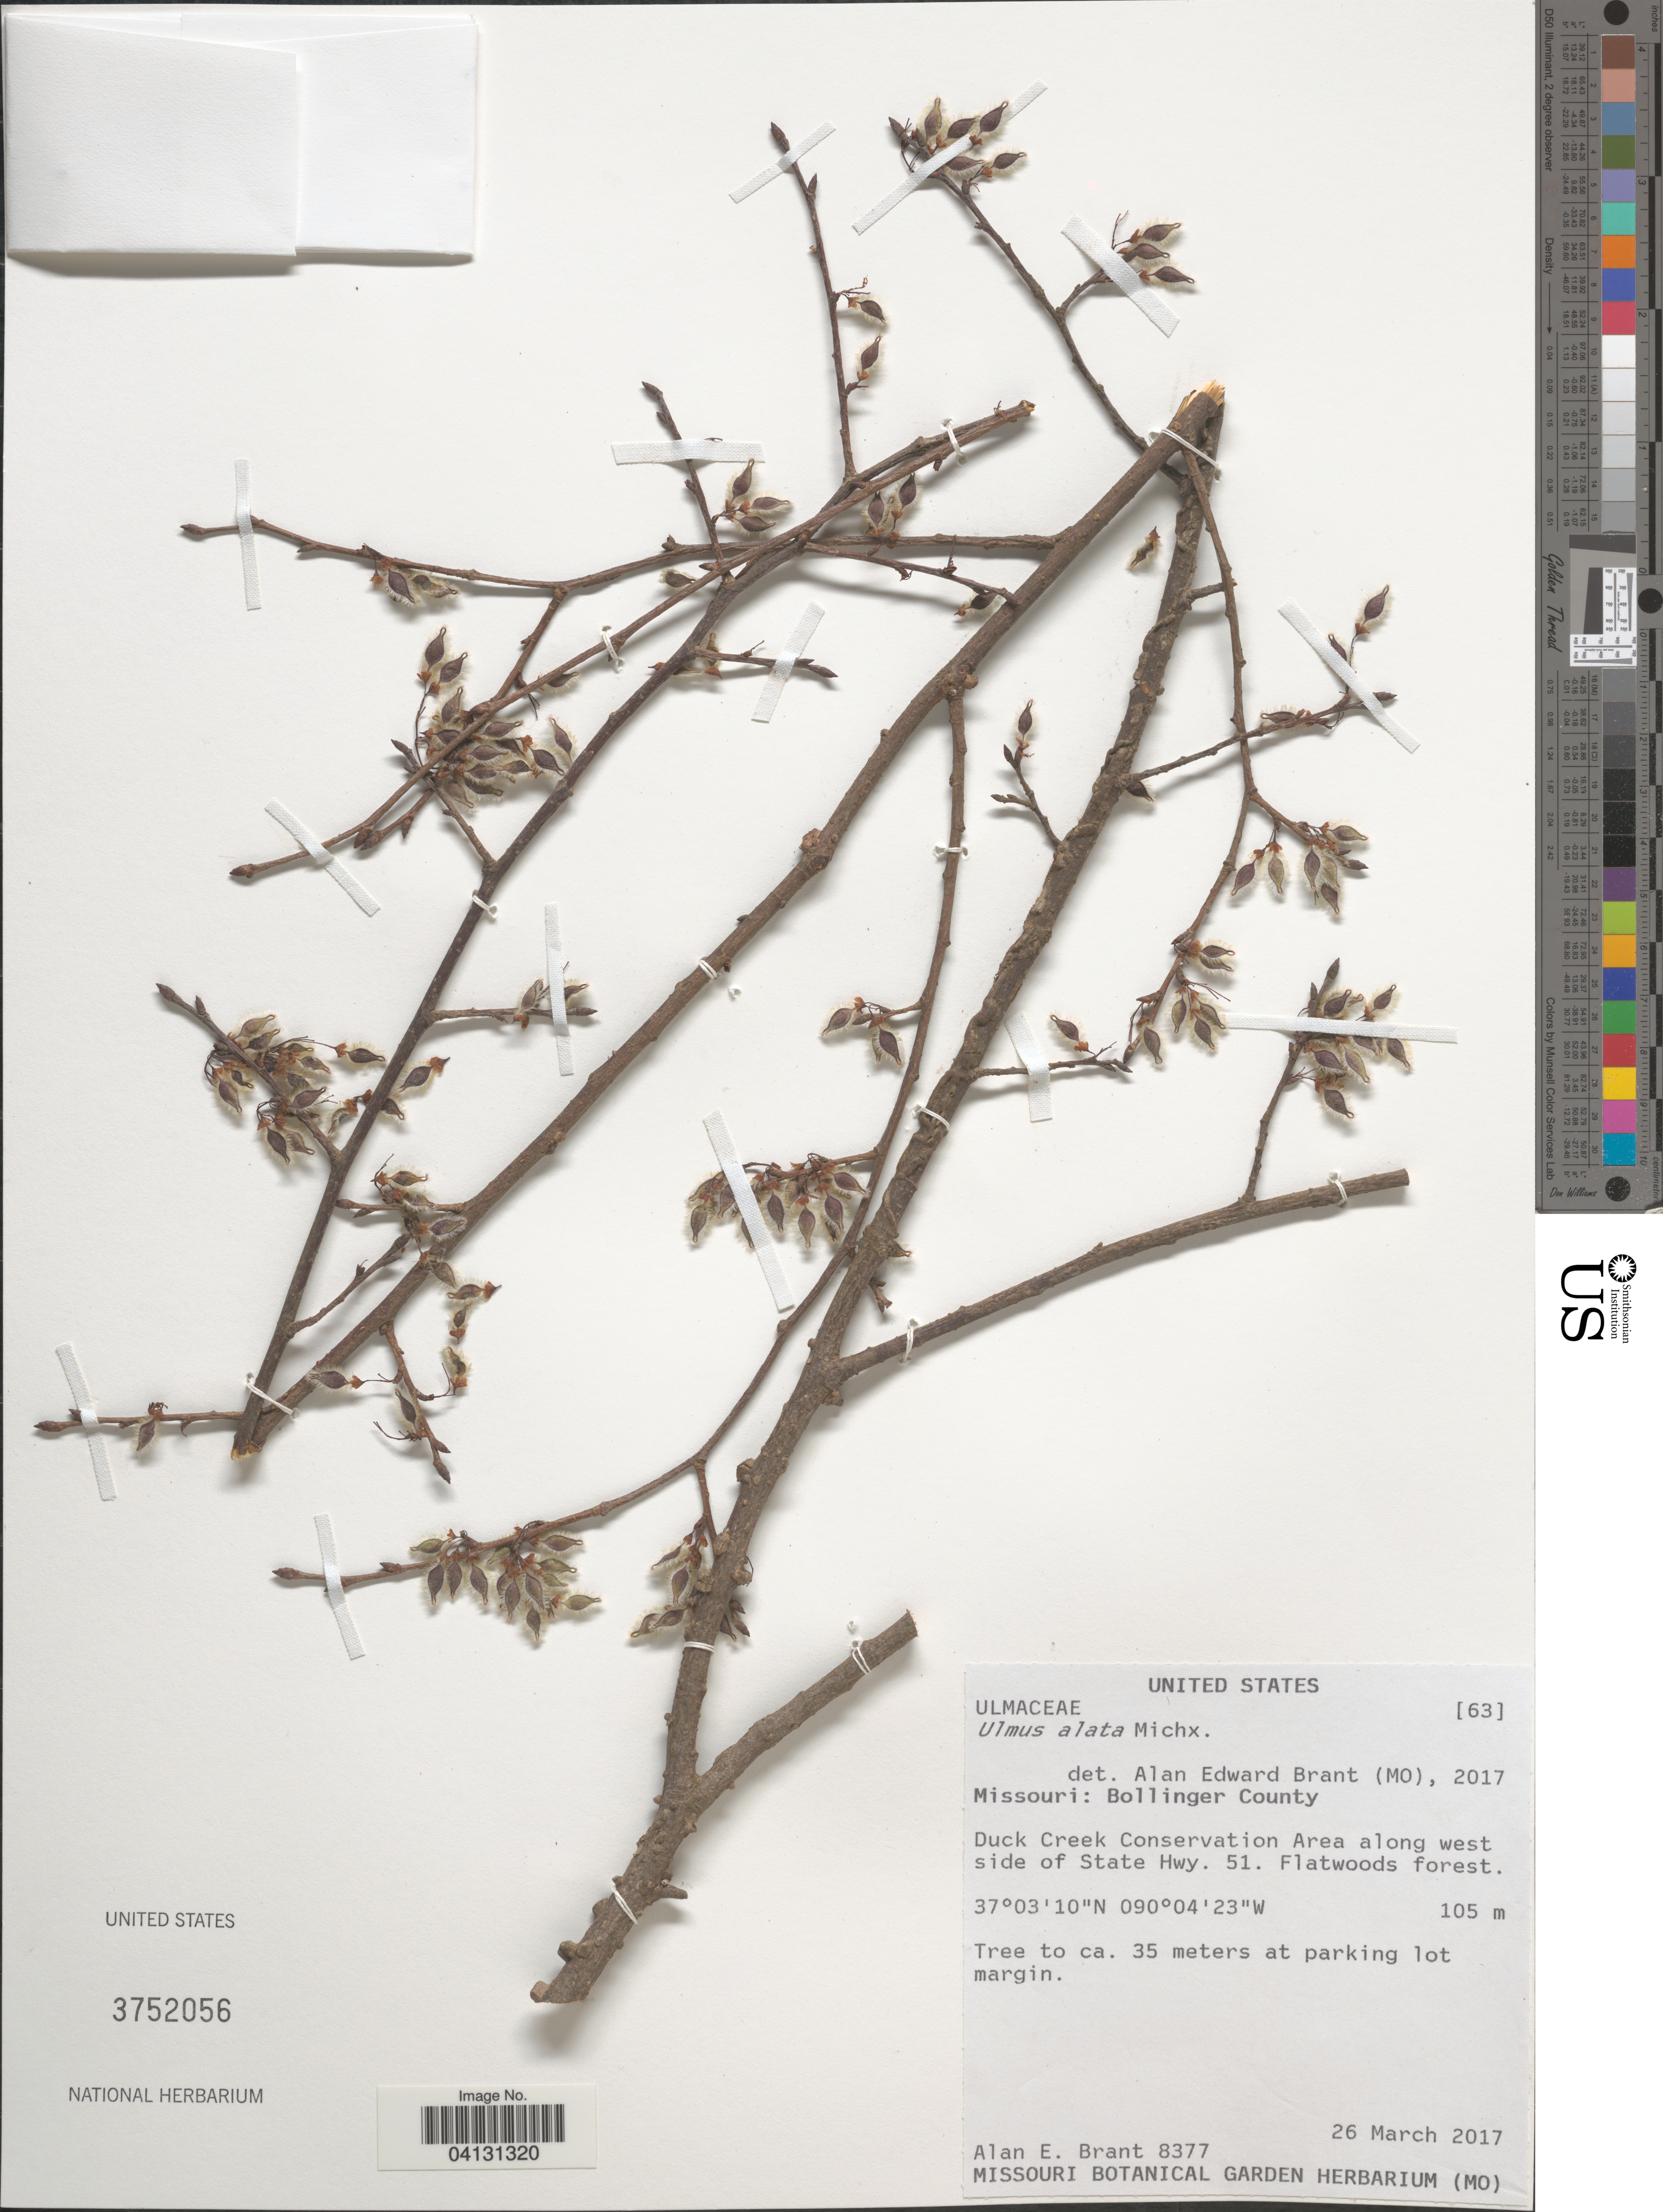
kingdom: Plantae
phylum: Tracheophyta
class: Magnoliopsida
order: Rosales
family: Ulmaceae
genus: Ulmus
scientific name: Ulmus alata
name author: Michx.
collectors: A. Brant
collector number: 8377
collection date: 2017-03-26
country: United States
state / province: Missouri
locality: Bollinger County. Duck Creek Conservation Area along west side of State Hwy. 51.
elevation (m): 105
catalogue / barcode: US 3752056